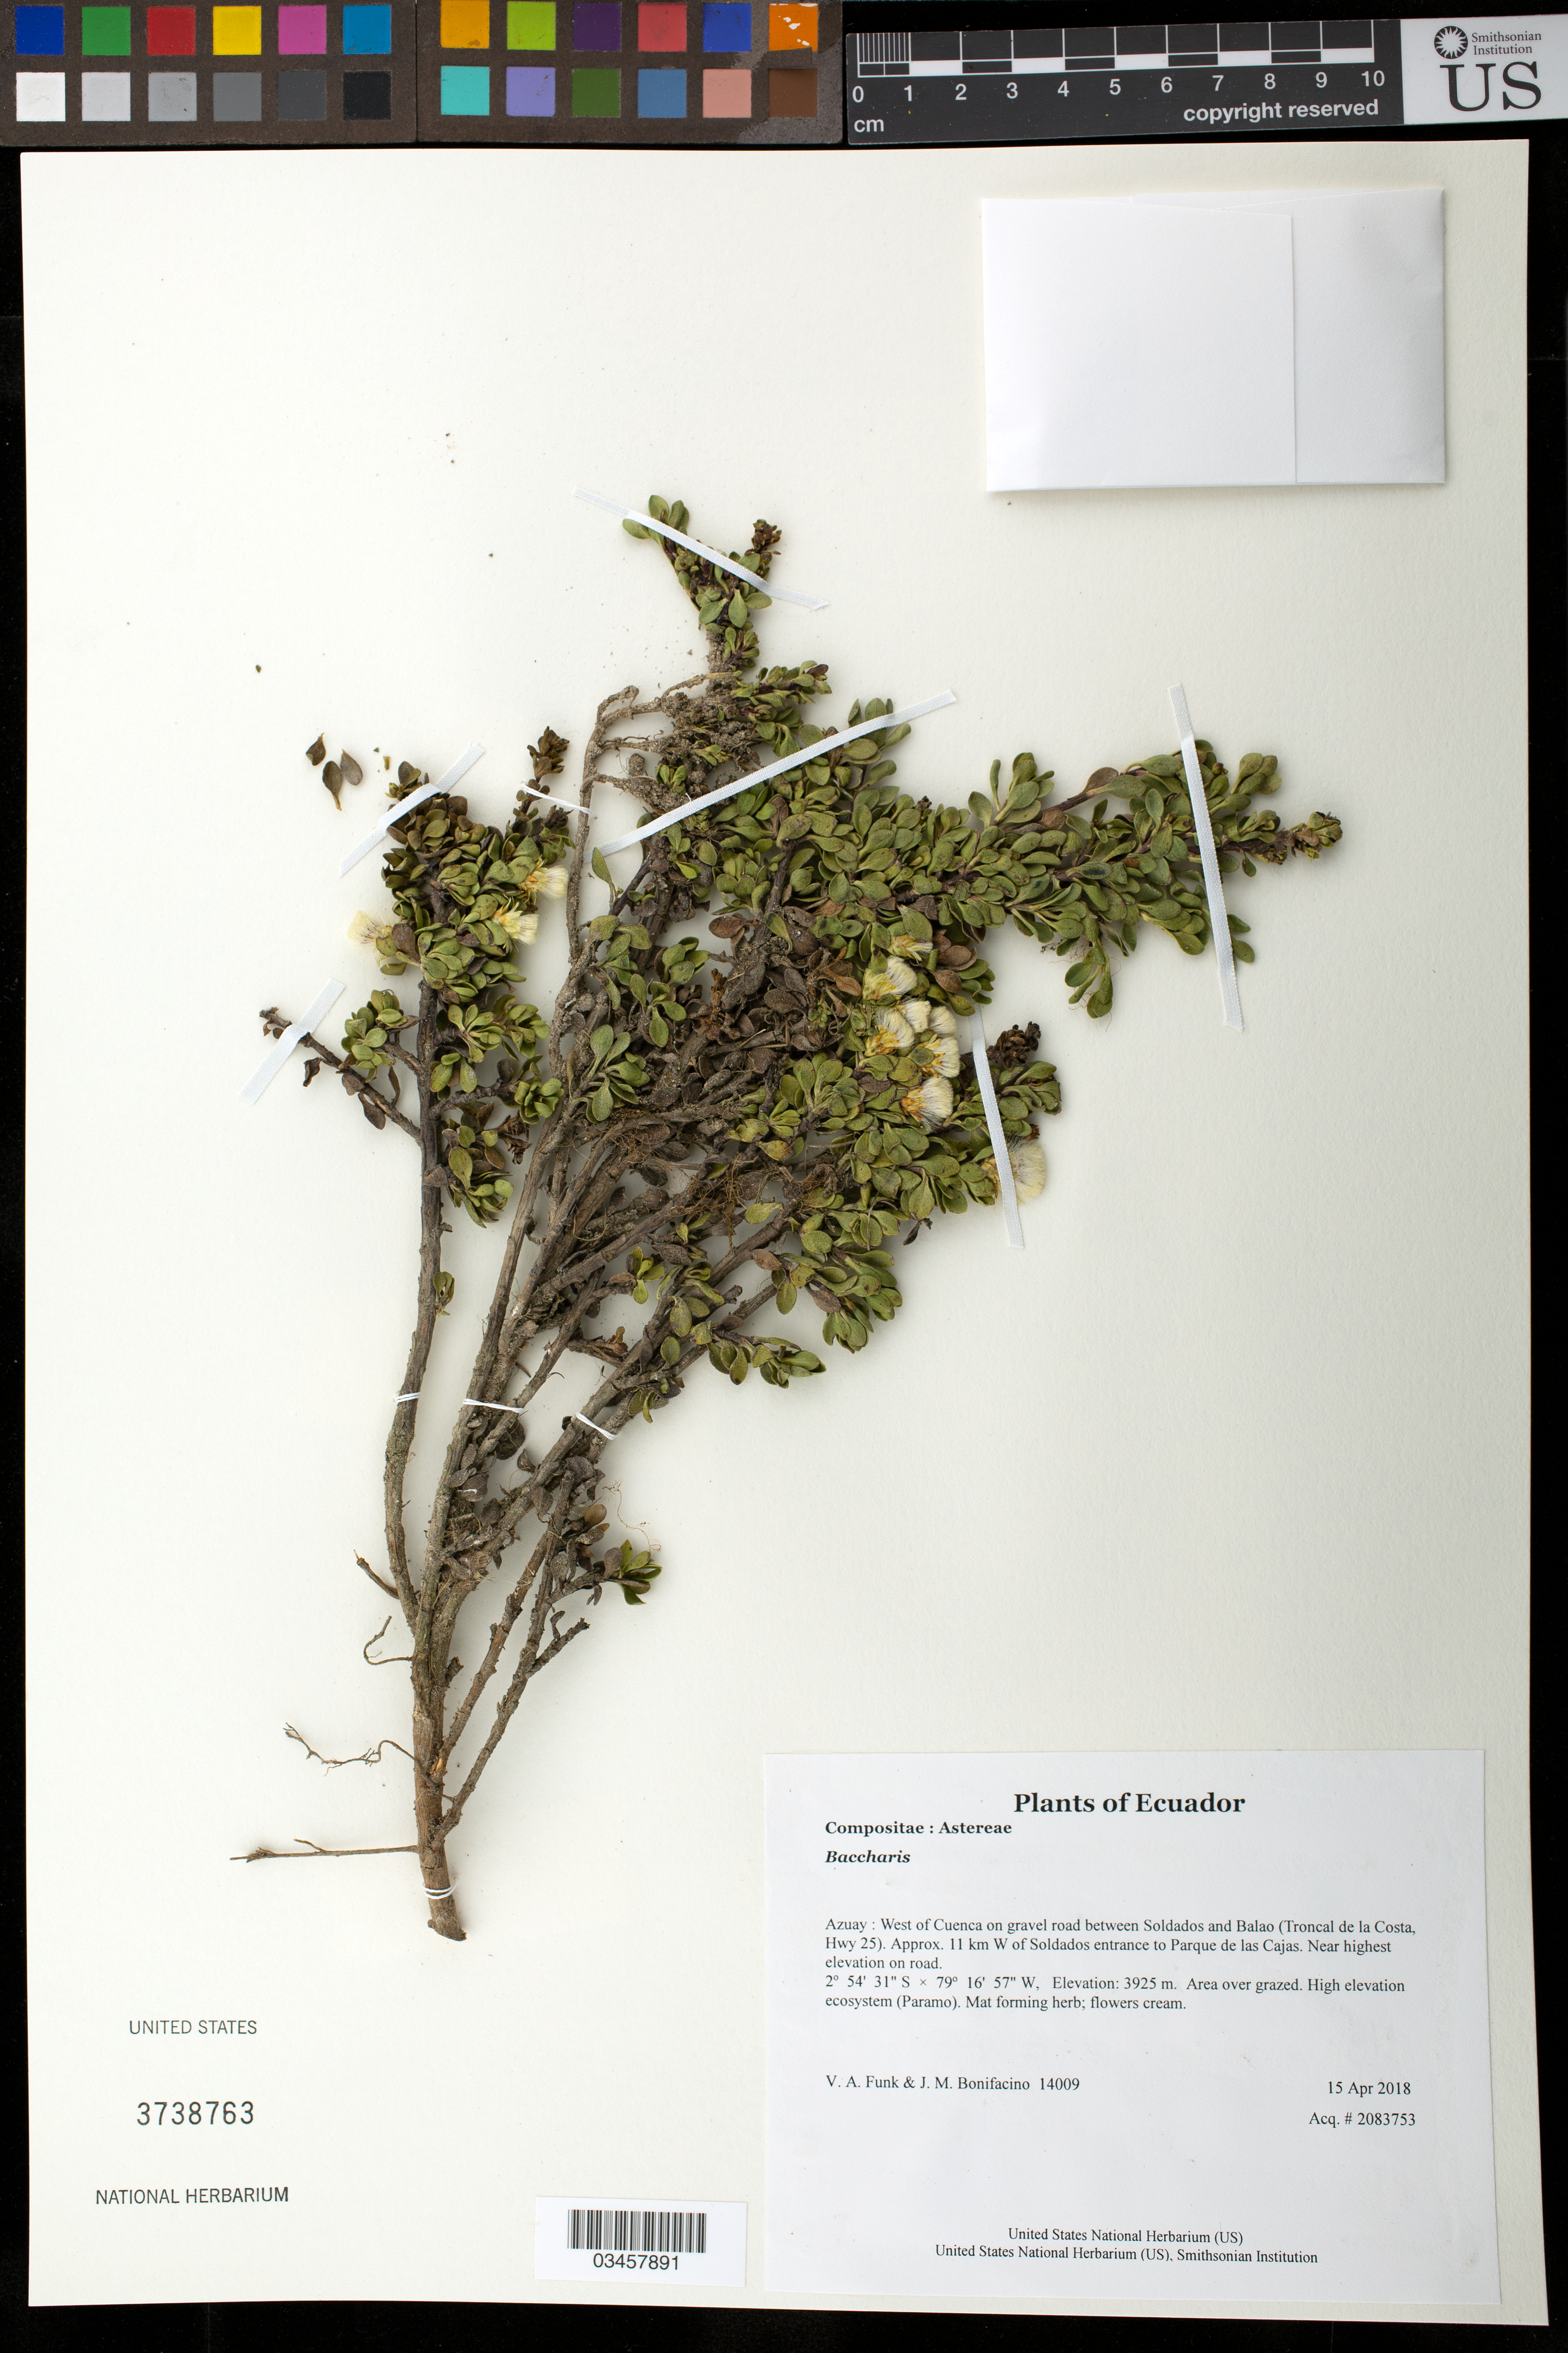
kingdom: Plantae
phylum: Tracheophyta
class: Magnoliopsida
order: Asterales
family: Asteraceae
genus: Baccharis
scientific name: Baccharis sp.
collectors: V. Funk & M. Bonifacino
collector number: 14009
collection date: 2018-04-15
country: Ecuador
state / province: Azuay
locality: West of Cuenca on gravel road between Soldados and Balao (Troncal de la Costa, Hwy 25). Approx. 11 km W of Soldados entrance to Parque de las Cajas. Near highest elevation on road.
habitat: Area over grazed. High elevation ecosystem (Paramo).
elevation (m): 3925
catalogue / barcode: US 3738763